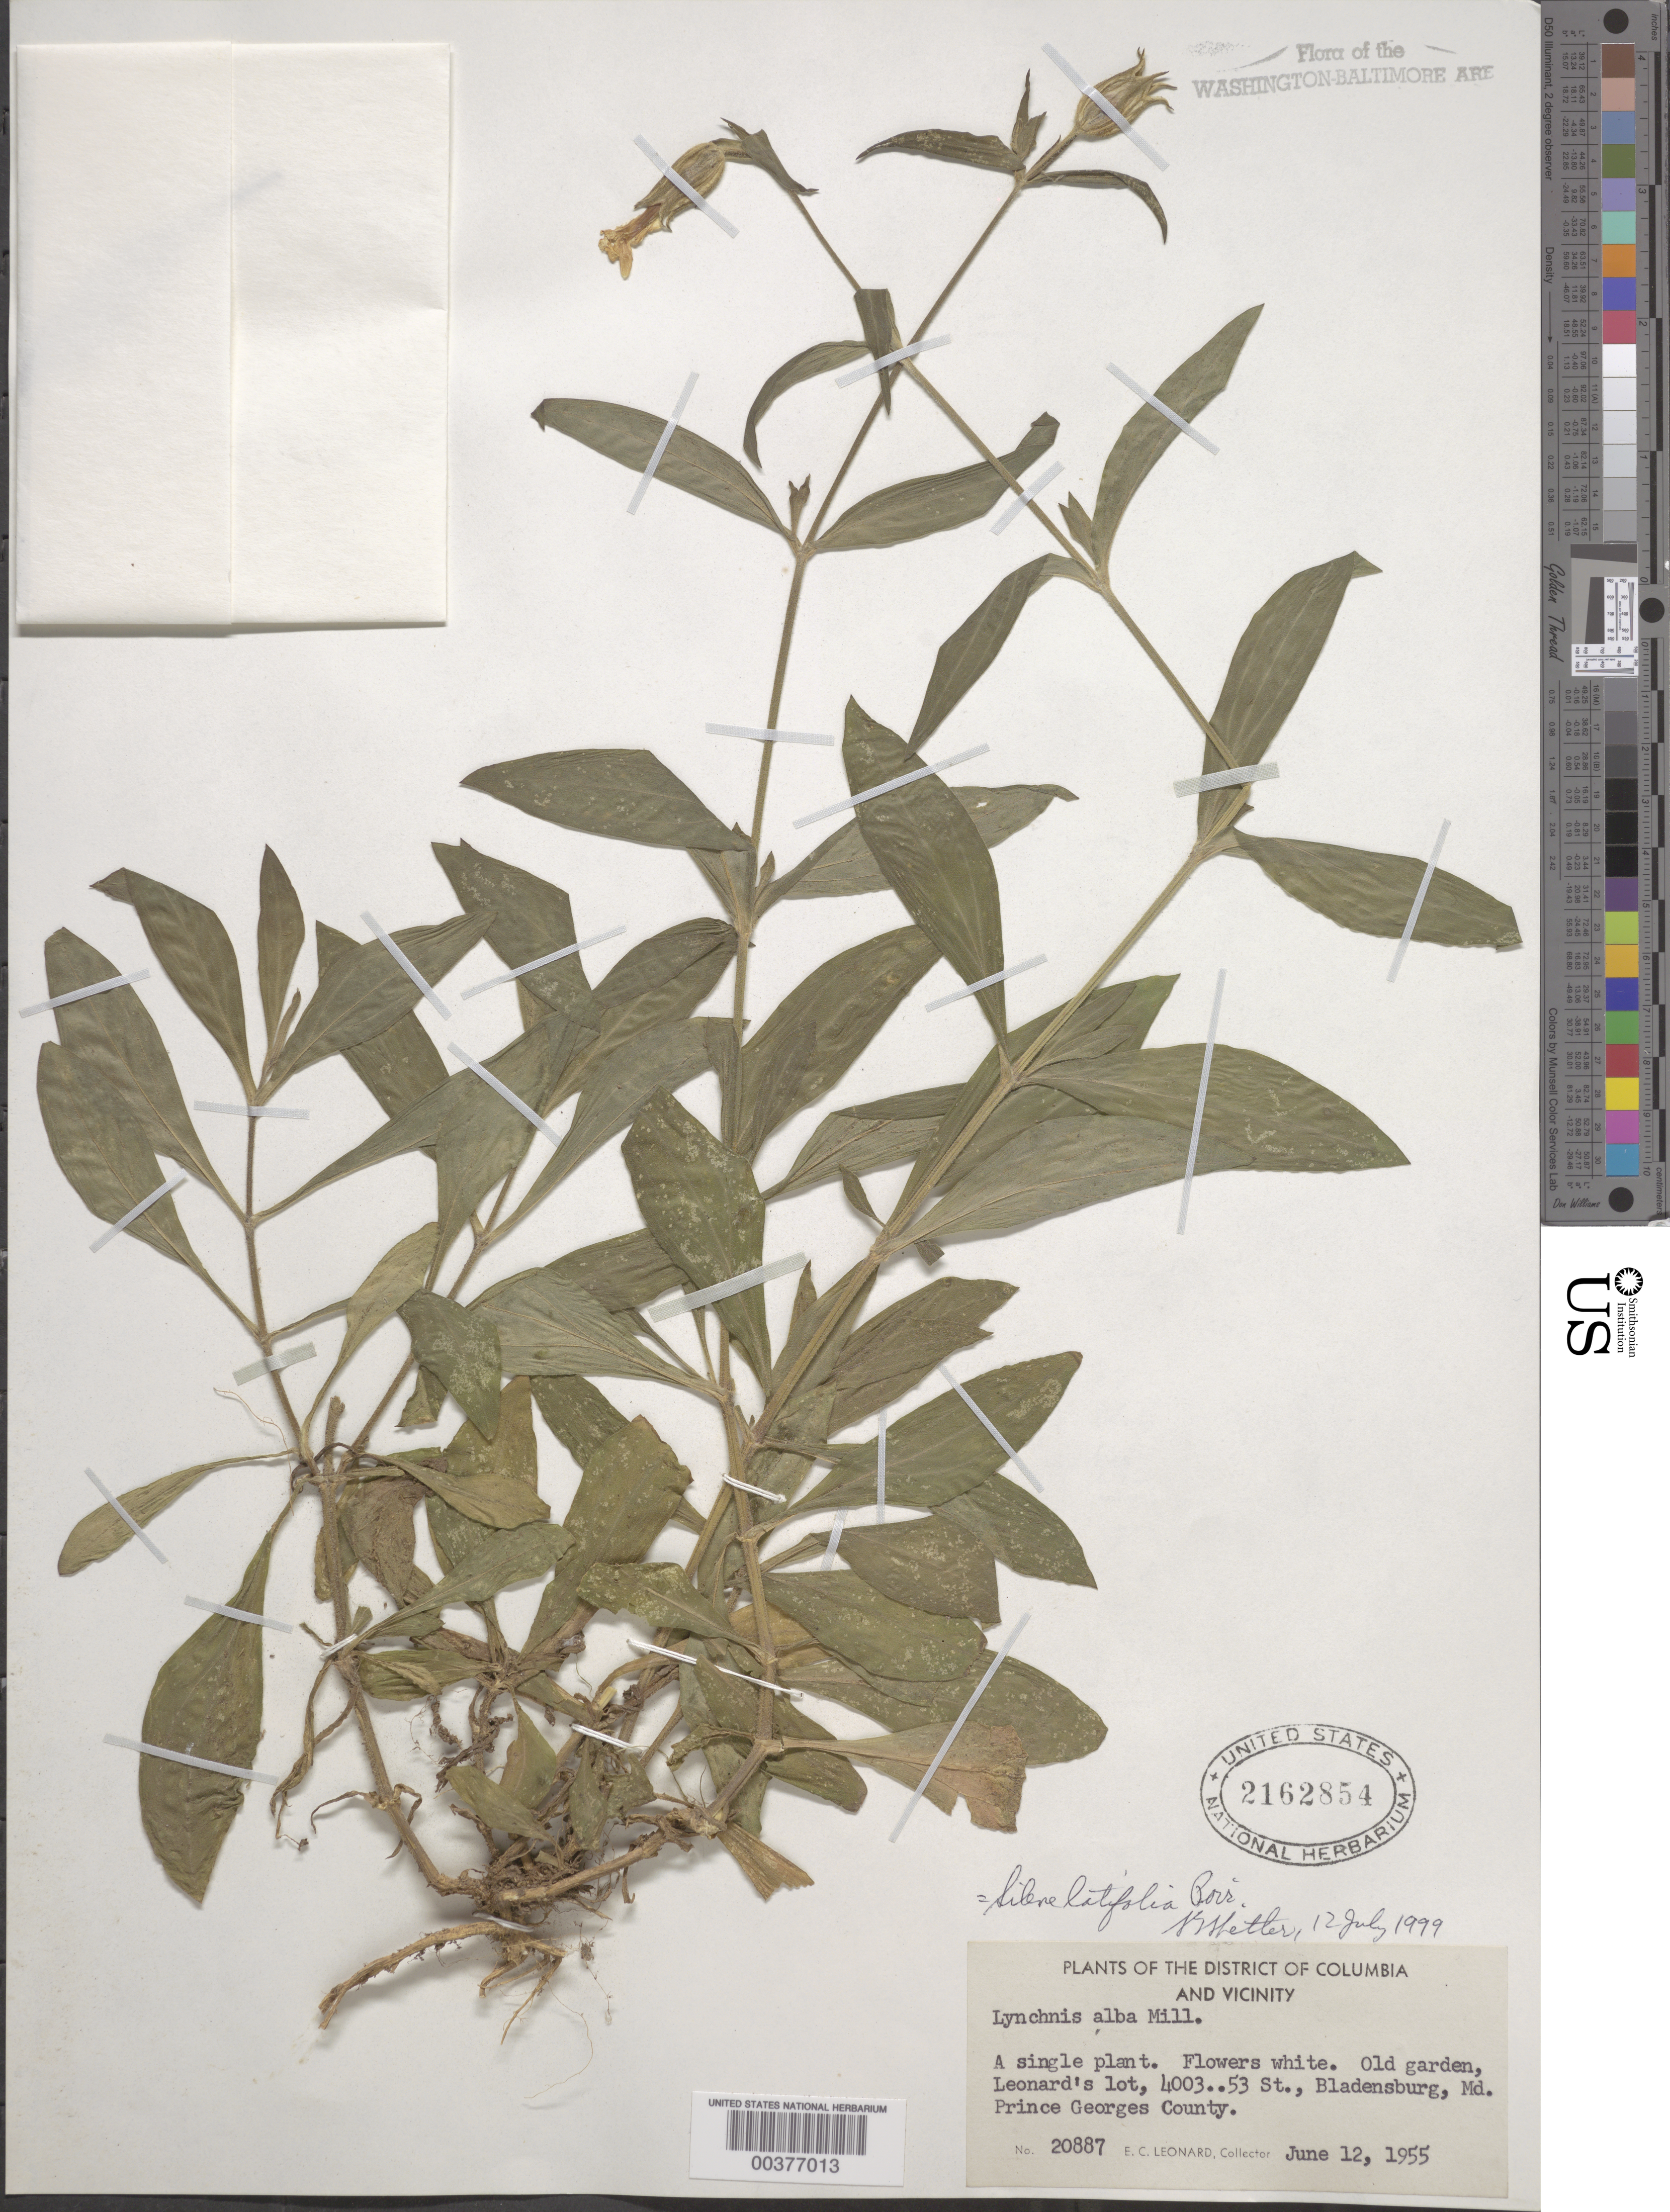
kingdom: Plantae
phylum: Tracheophyta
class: Magnoliopsida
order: Caryophyllales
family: Caryophyllaceae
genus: Silene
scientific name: Silene latifolia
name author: Poir.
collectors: E. C. Leonard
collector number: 20887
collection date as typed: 12 Jun 1955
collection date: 1955-06-12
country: United States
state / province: Maryland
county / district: Prince George's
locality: Bladensburg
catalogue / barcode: US 2162854